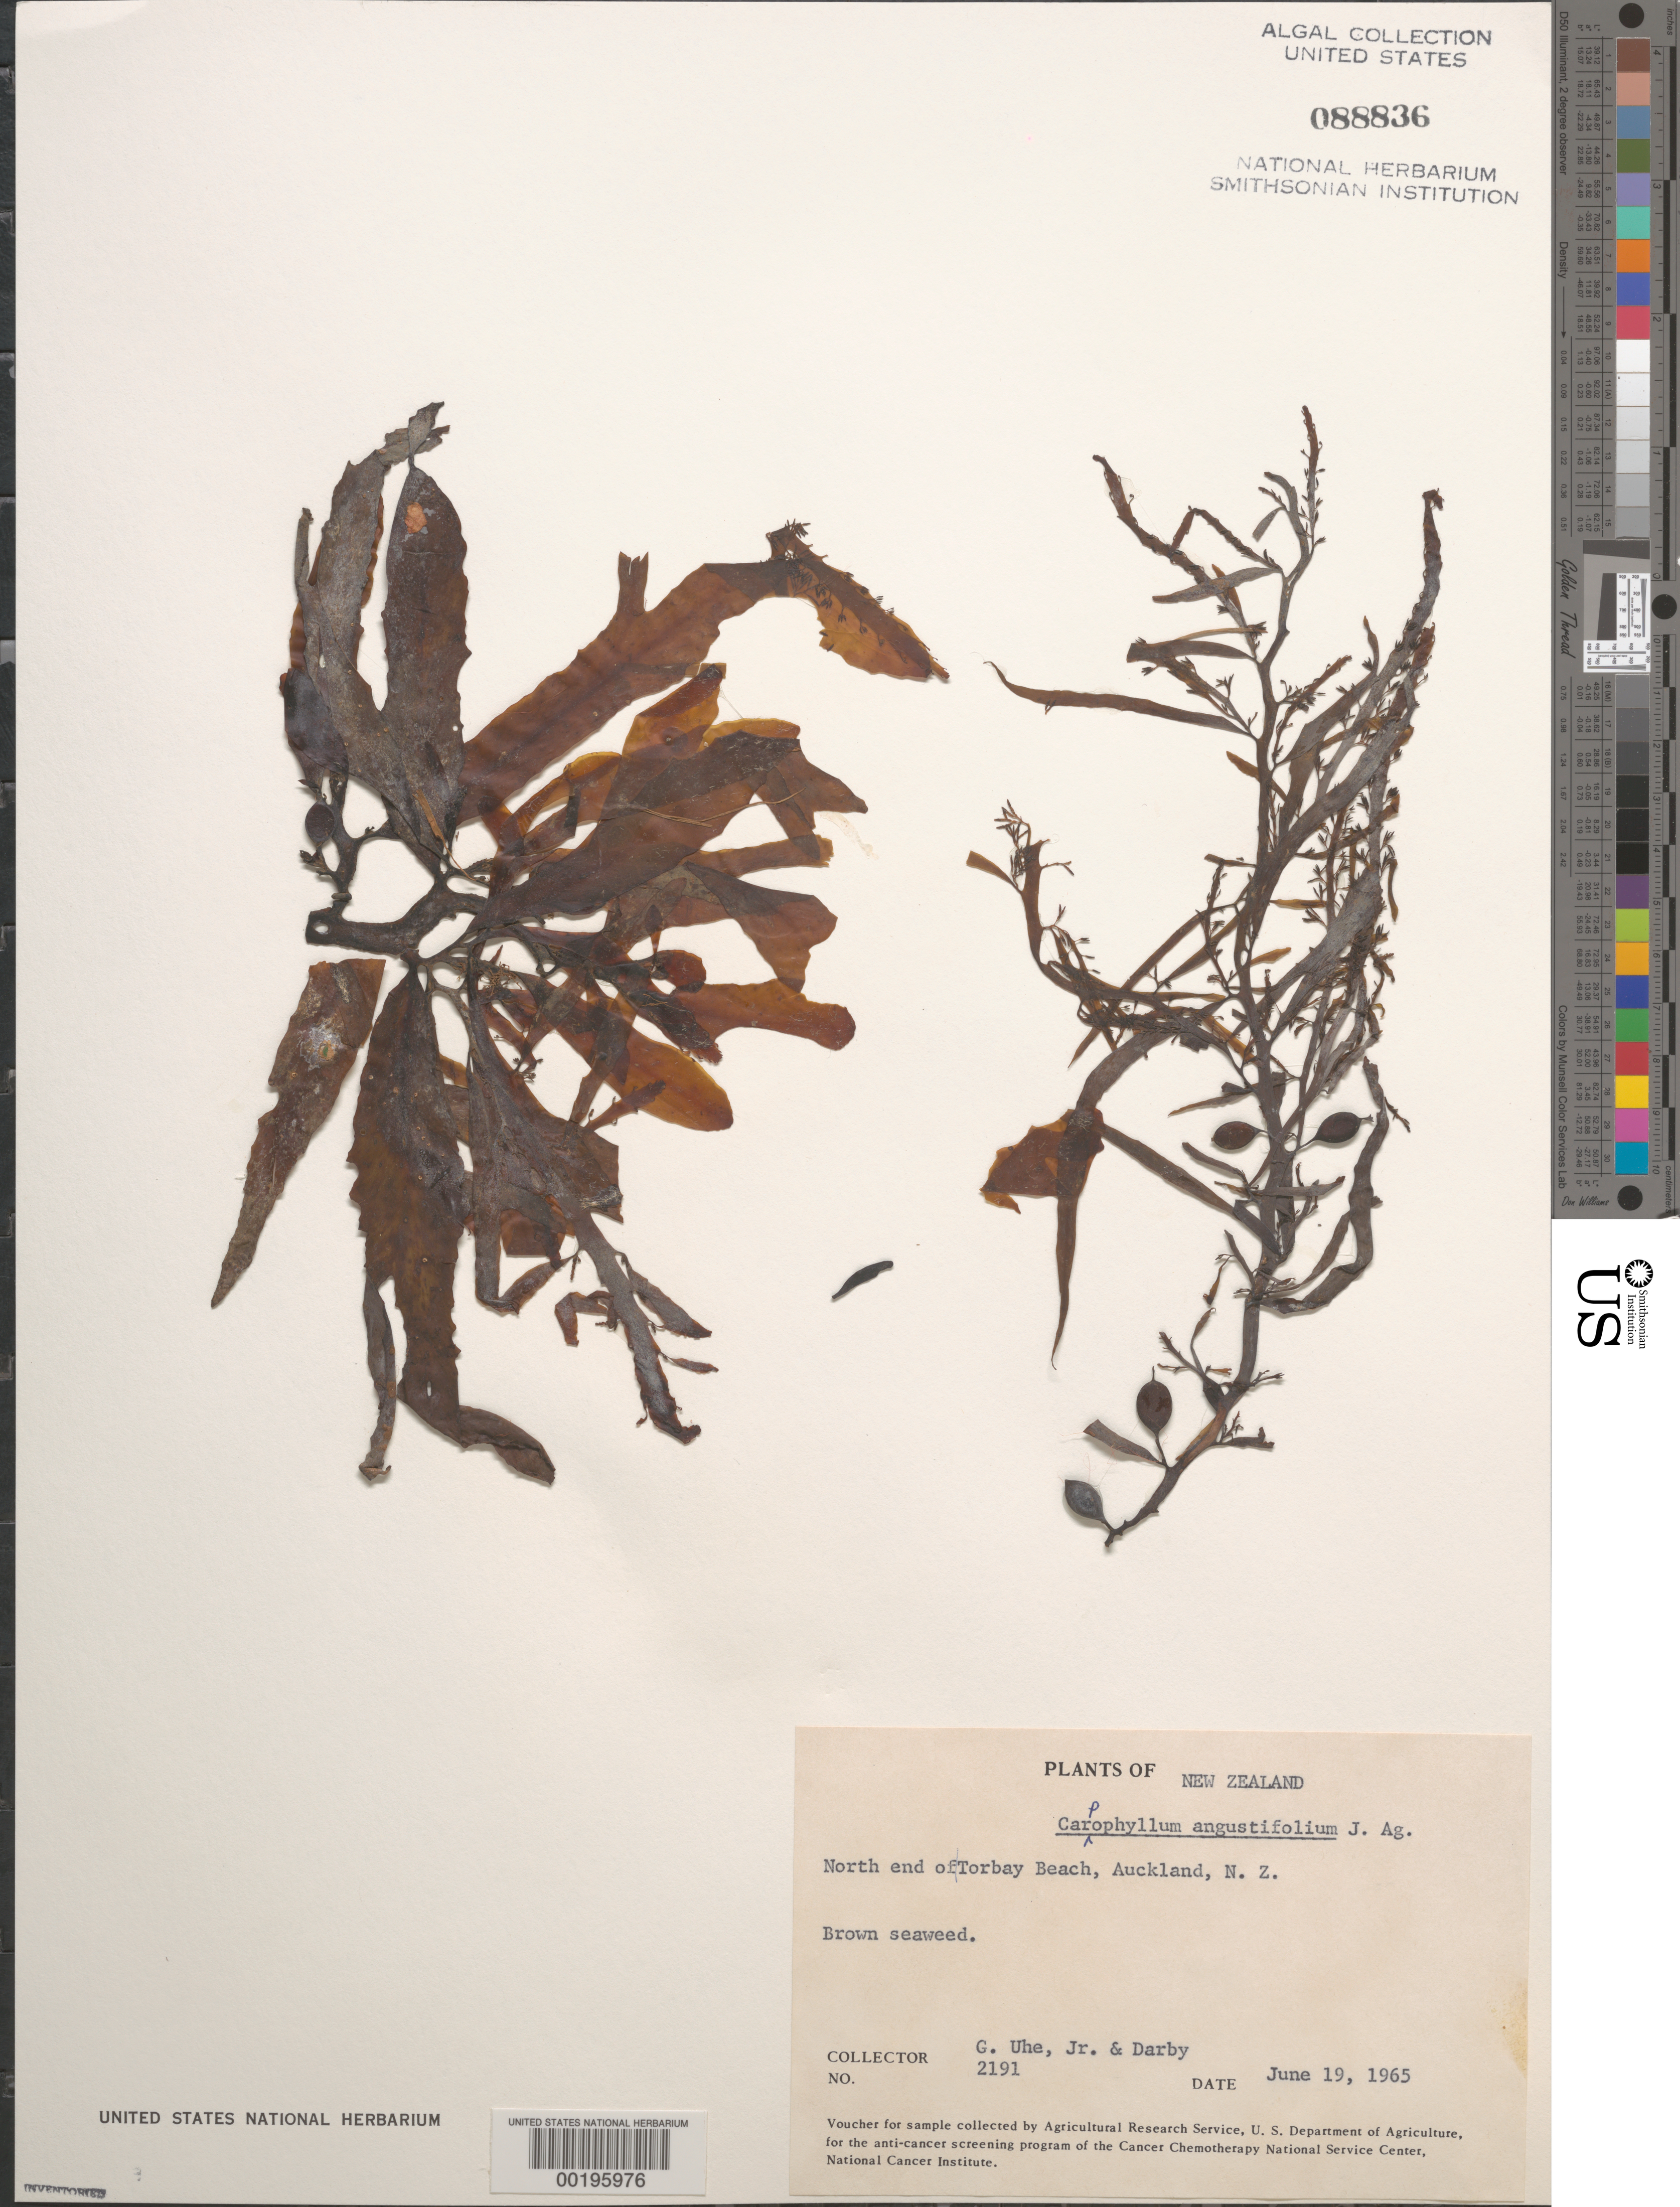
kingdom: Chromista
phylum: Ochrophyta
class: Phaeophyceae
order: Fucales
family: Sargassaceae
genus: Carpophyllum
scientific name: Carpophyllum angustifolium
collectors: G. Uhe Jr. & -. Darby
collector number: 2191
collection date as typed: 19 Jun 1965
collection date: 1965-06-19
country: New Zealand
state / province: Auckland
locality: Torbay beach, auckland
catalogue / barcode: US 88836